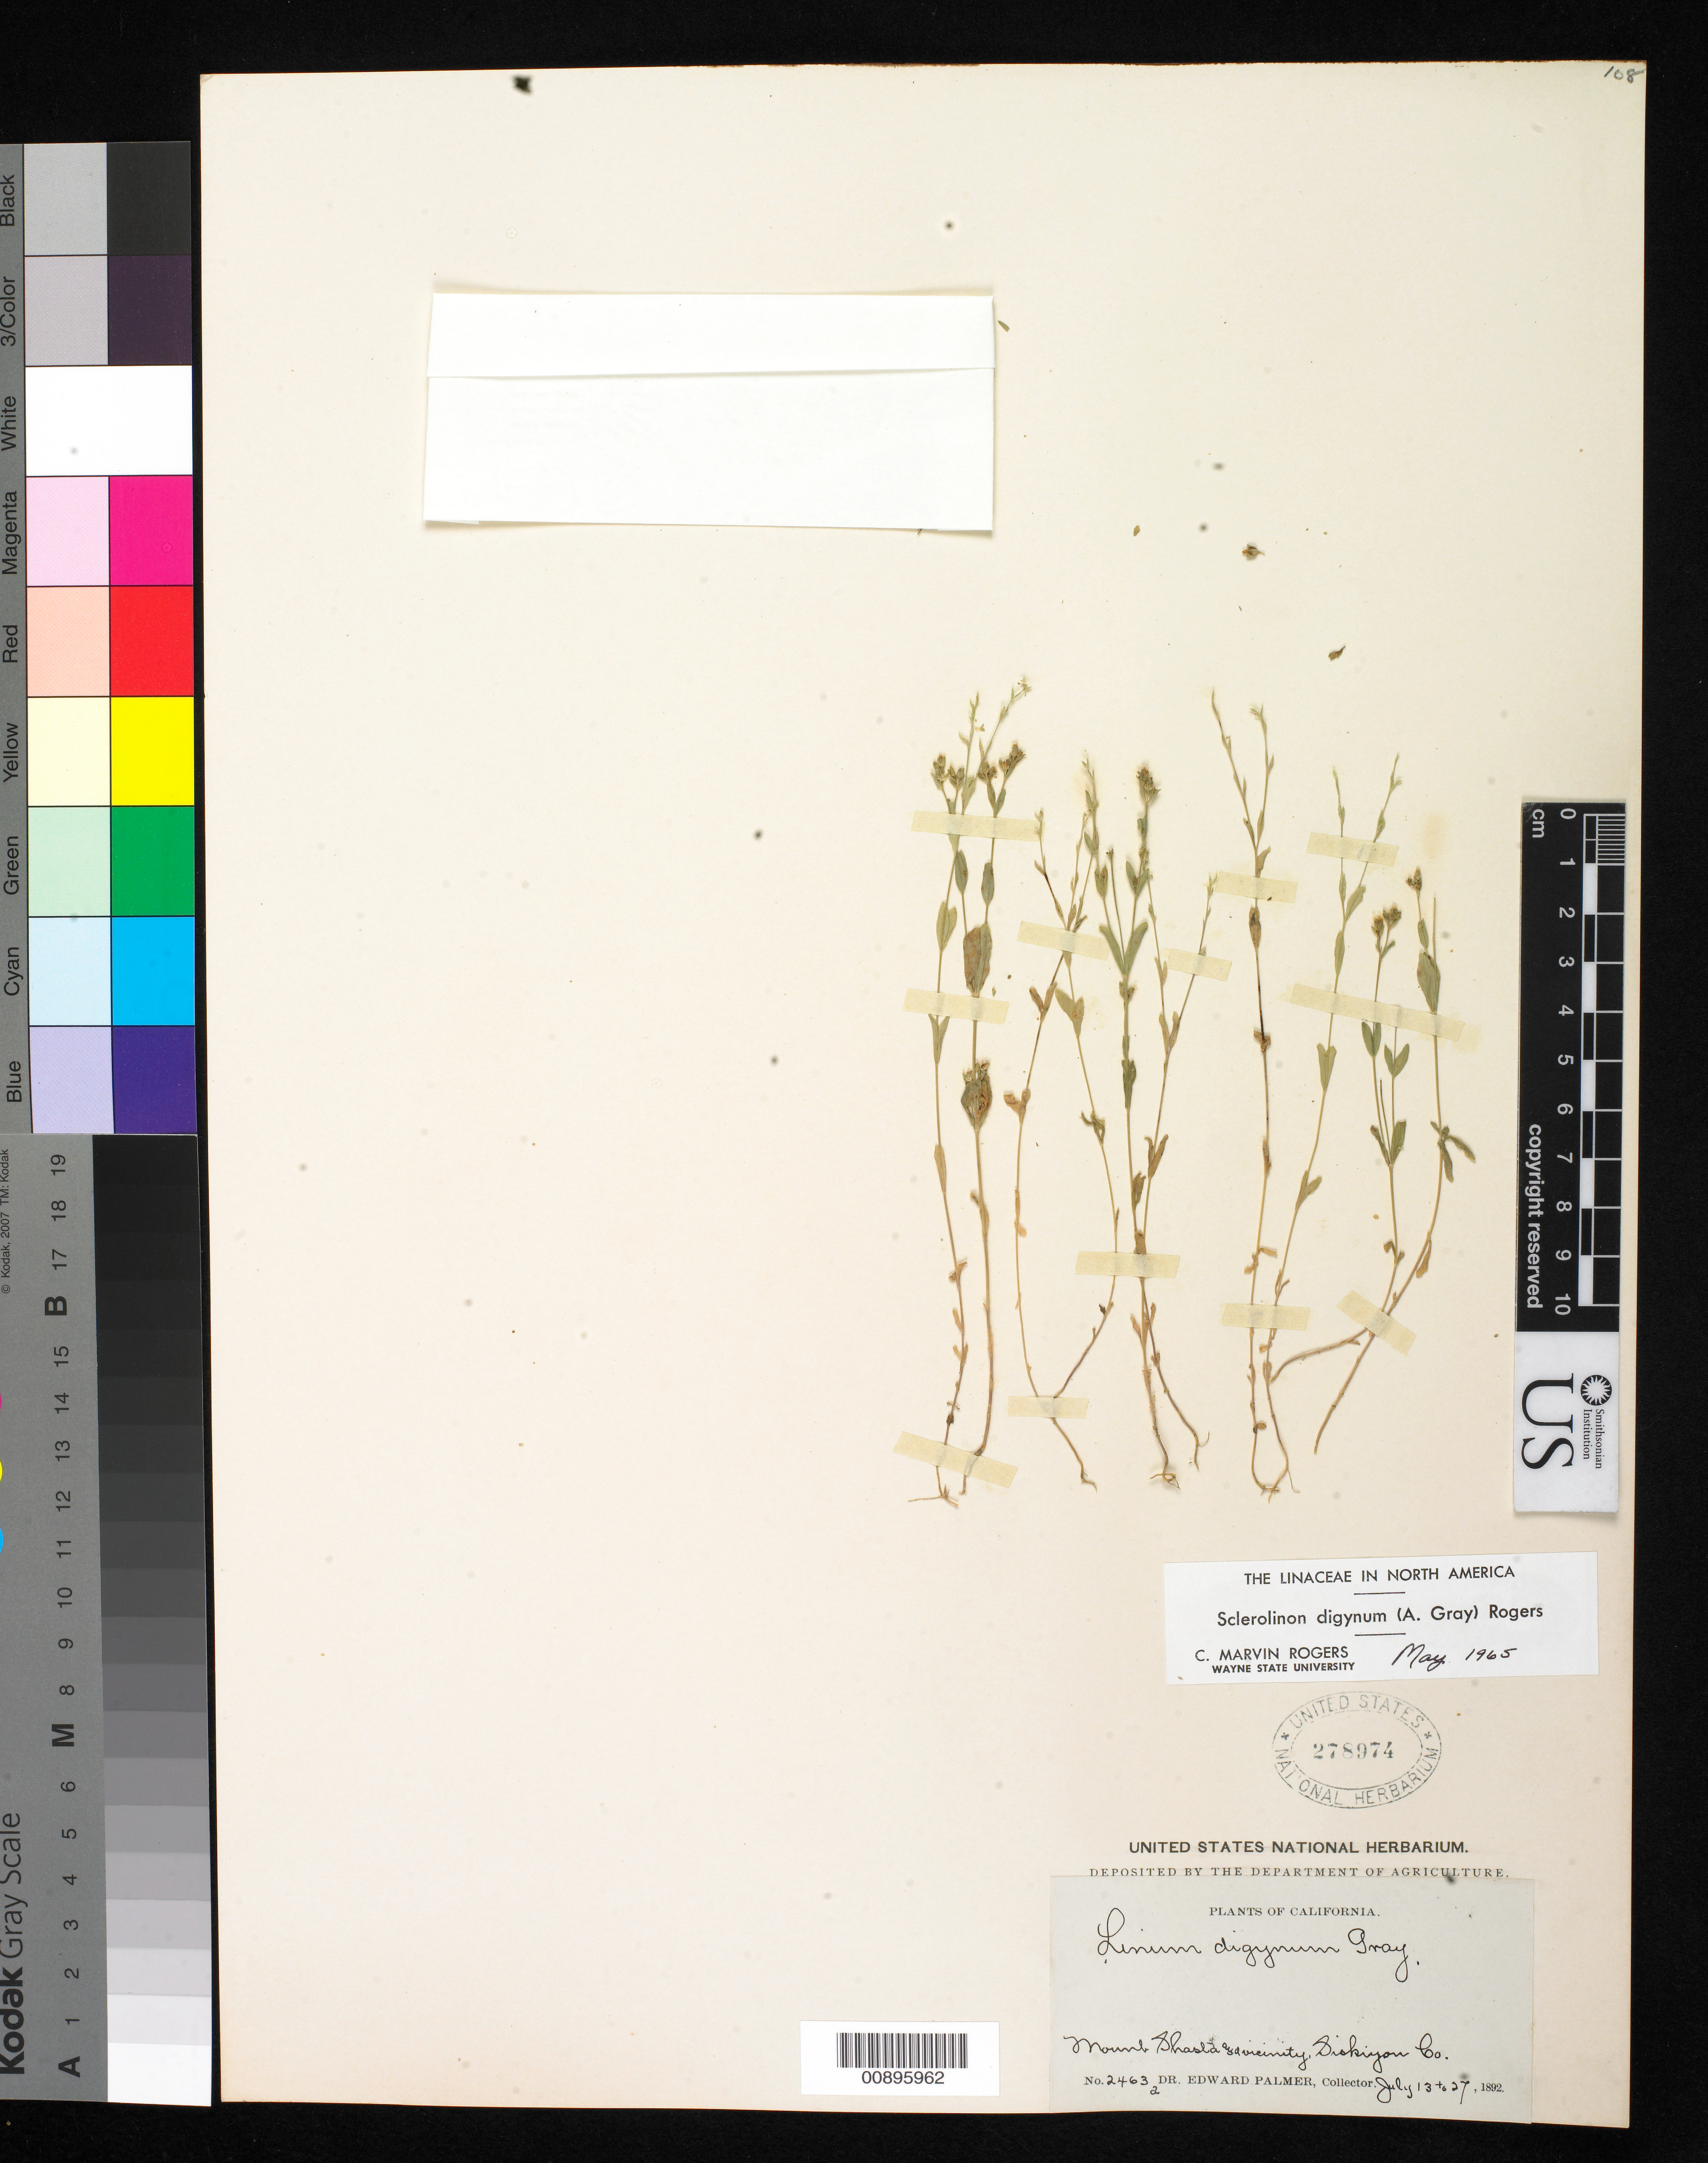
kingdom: Plantae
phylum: Tracheophyta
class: Magnoliopsida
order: Malpighiales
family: Linaceae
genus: Linum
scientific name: Linum digynum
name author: A. Gray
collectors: E. Palmer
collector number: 2463 a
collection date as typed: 13 Jul 1892 to 27 Jul 1892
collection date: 1892-07-13/1892-07-27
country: United States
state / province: California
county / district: Siskiyou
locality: Mount Shasta and vicinity, Siskiyou County, California.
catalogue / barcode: US 278974